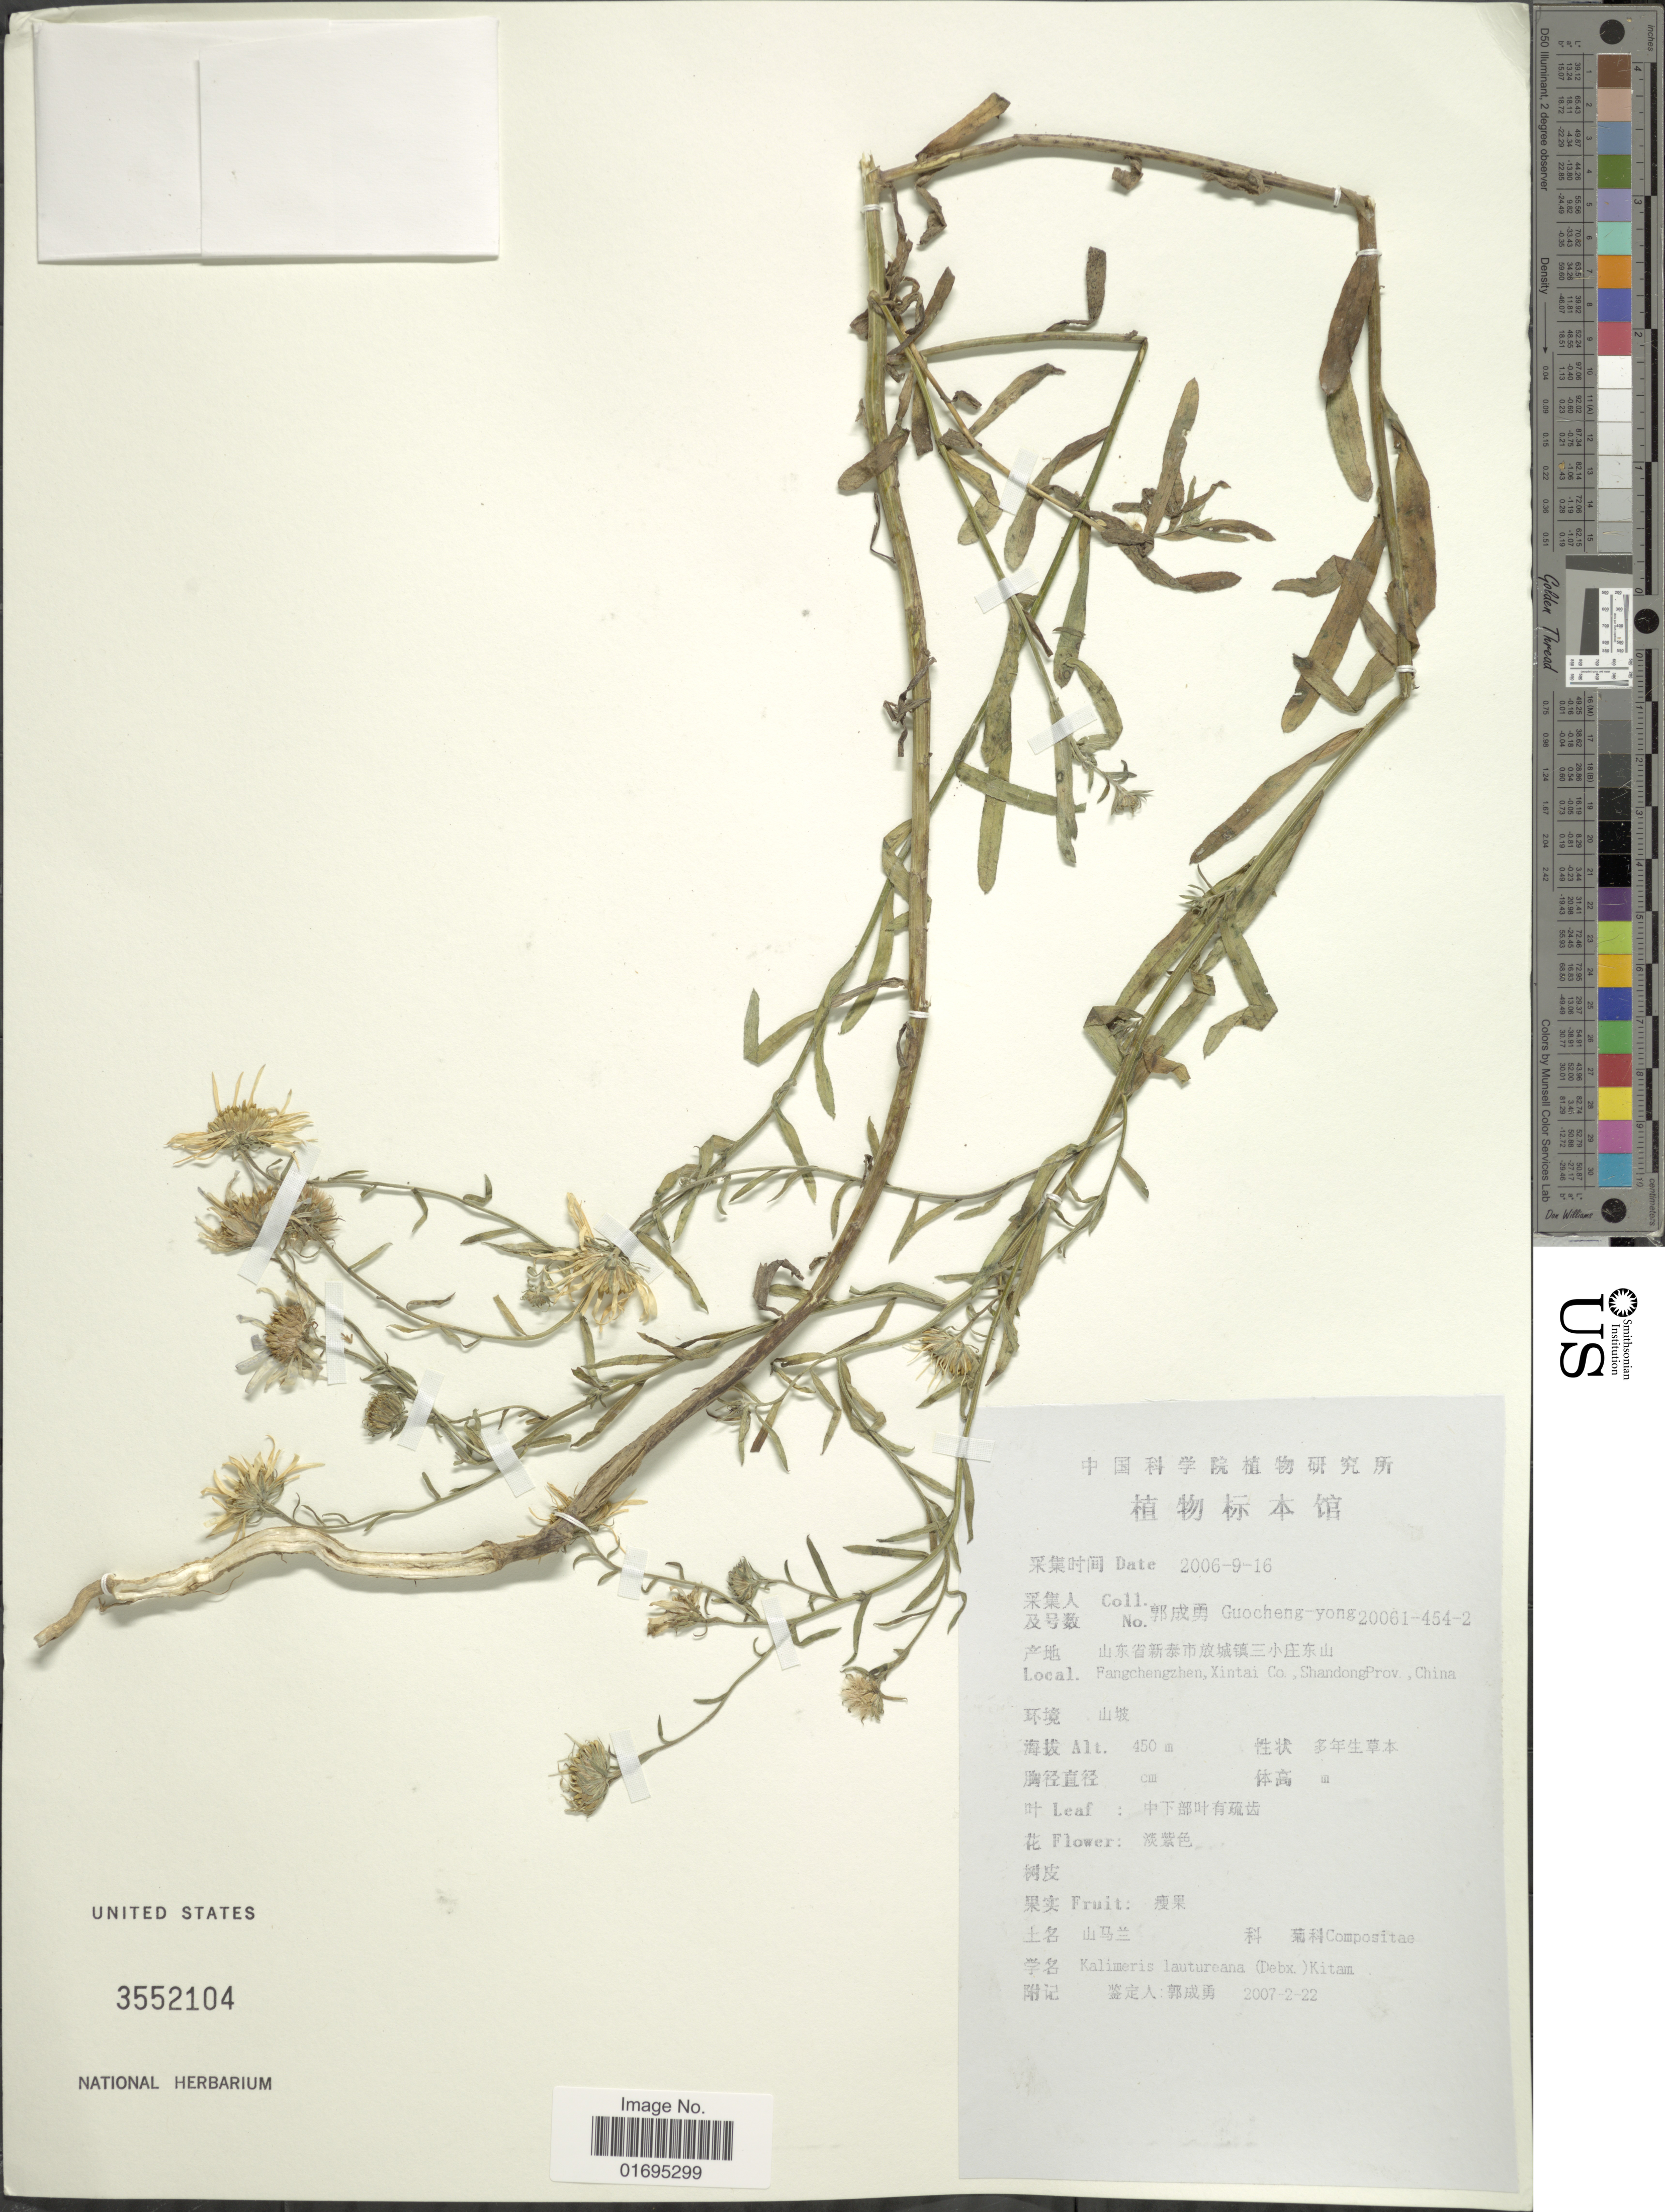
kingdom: Plantae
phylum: Tracheophyta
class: Magnoliopsida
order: Asterales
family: Asteraceae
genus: Kalimeris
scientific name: Kalimeris lautureana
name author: (Debeaux) Kitam.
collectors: Guo cheng-yong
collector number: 20061-454-2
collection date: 2006-09-16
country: China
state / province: Shandong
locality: Fangchengzhen, Xinrtai Co.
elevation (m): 450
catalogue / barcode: US 3552104